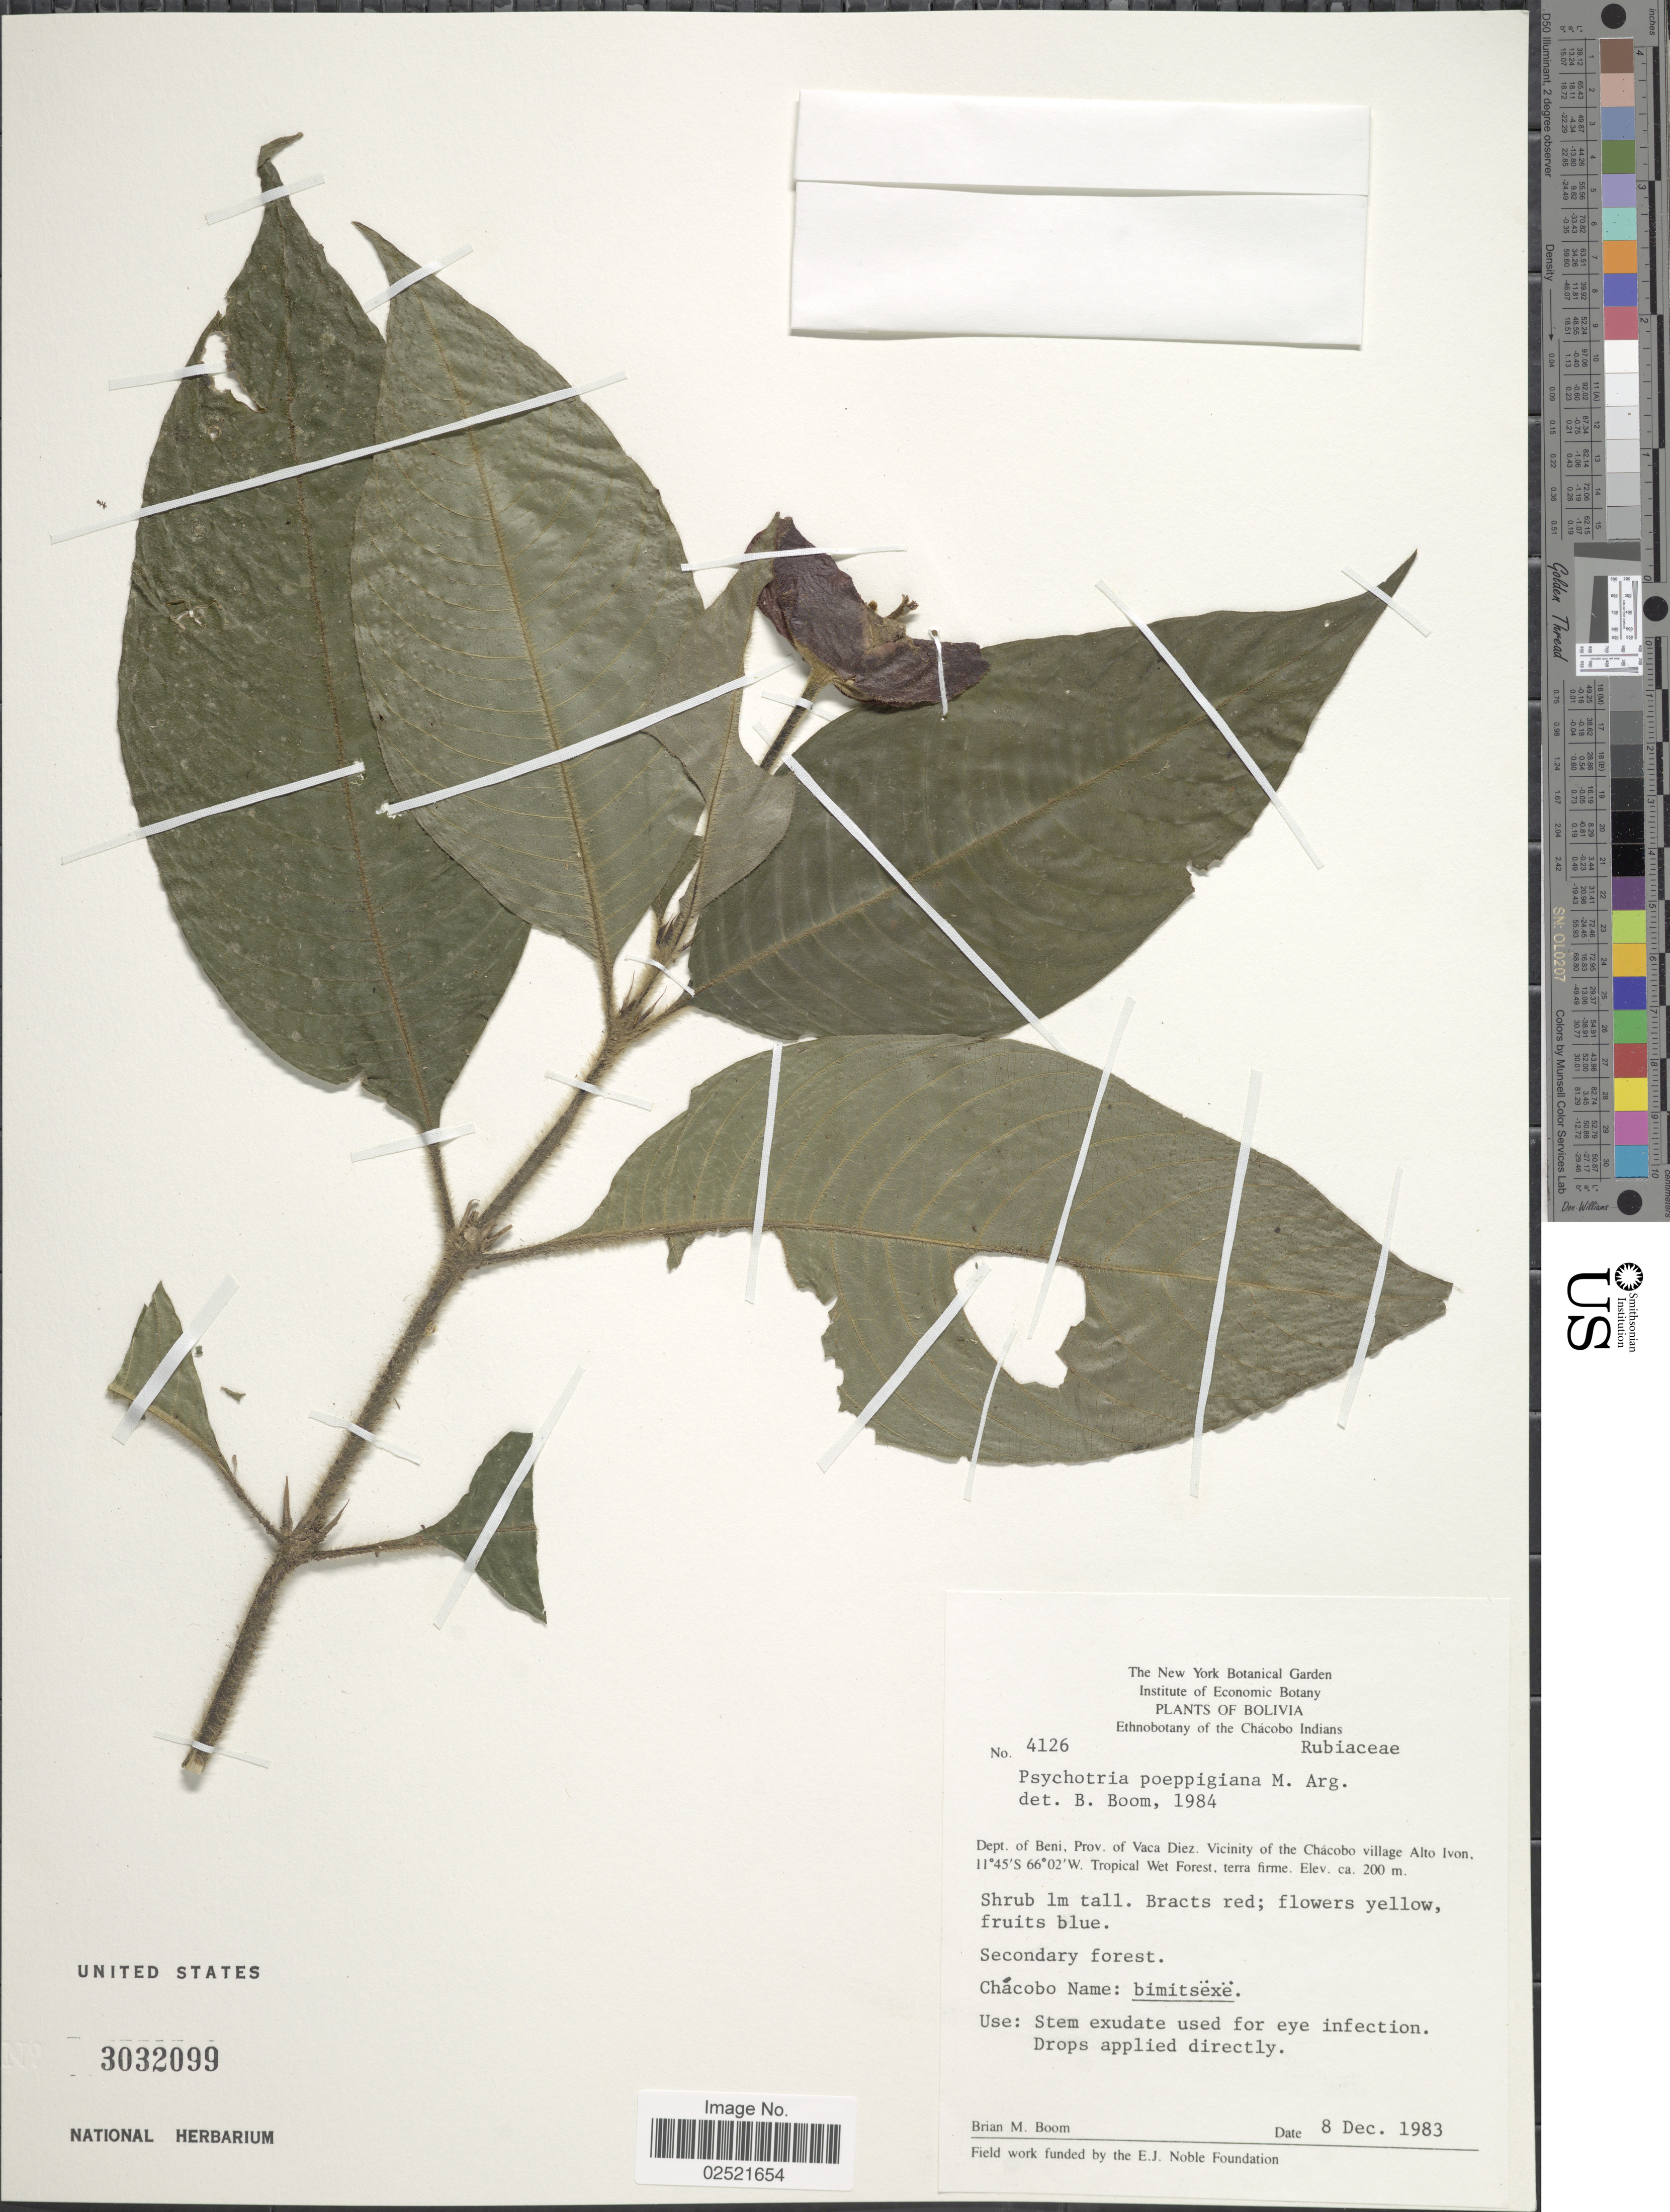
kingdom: Plantae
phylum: Tracheophyta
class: Magnoliopsida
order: Gentianales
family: Rubiaceae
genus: Psychotria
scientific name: Psychotria poeppigiana subsp. poeppigiana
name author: Müll. Arg.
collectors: B. M. Boom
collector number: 4126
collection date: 1983-12-08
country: Bolivia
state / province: Beni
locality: Prov. of Vaca Diez, Vicinity of the Chacobo village Alto Ivon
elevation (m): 200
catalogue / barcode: US 3032099